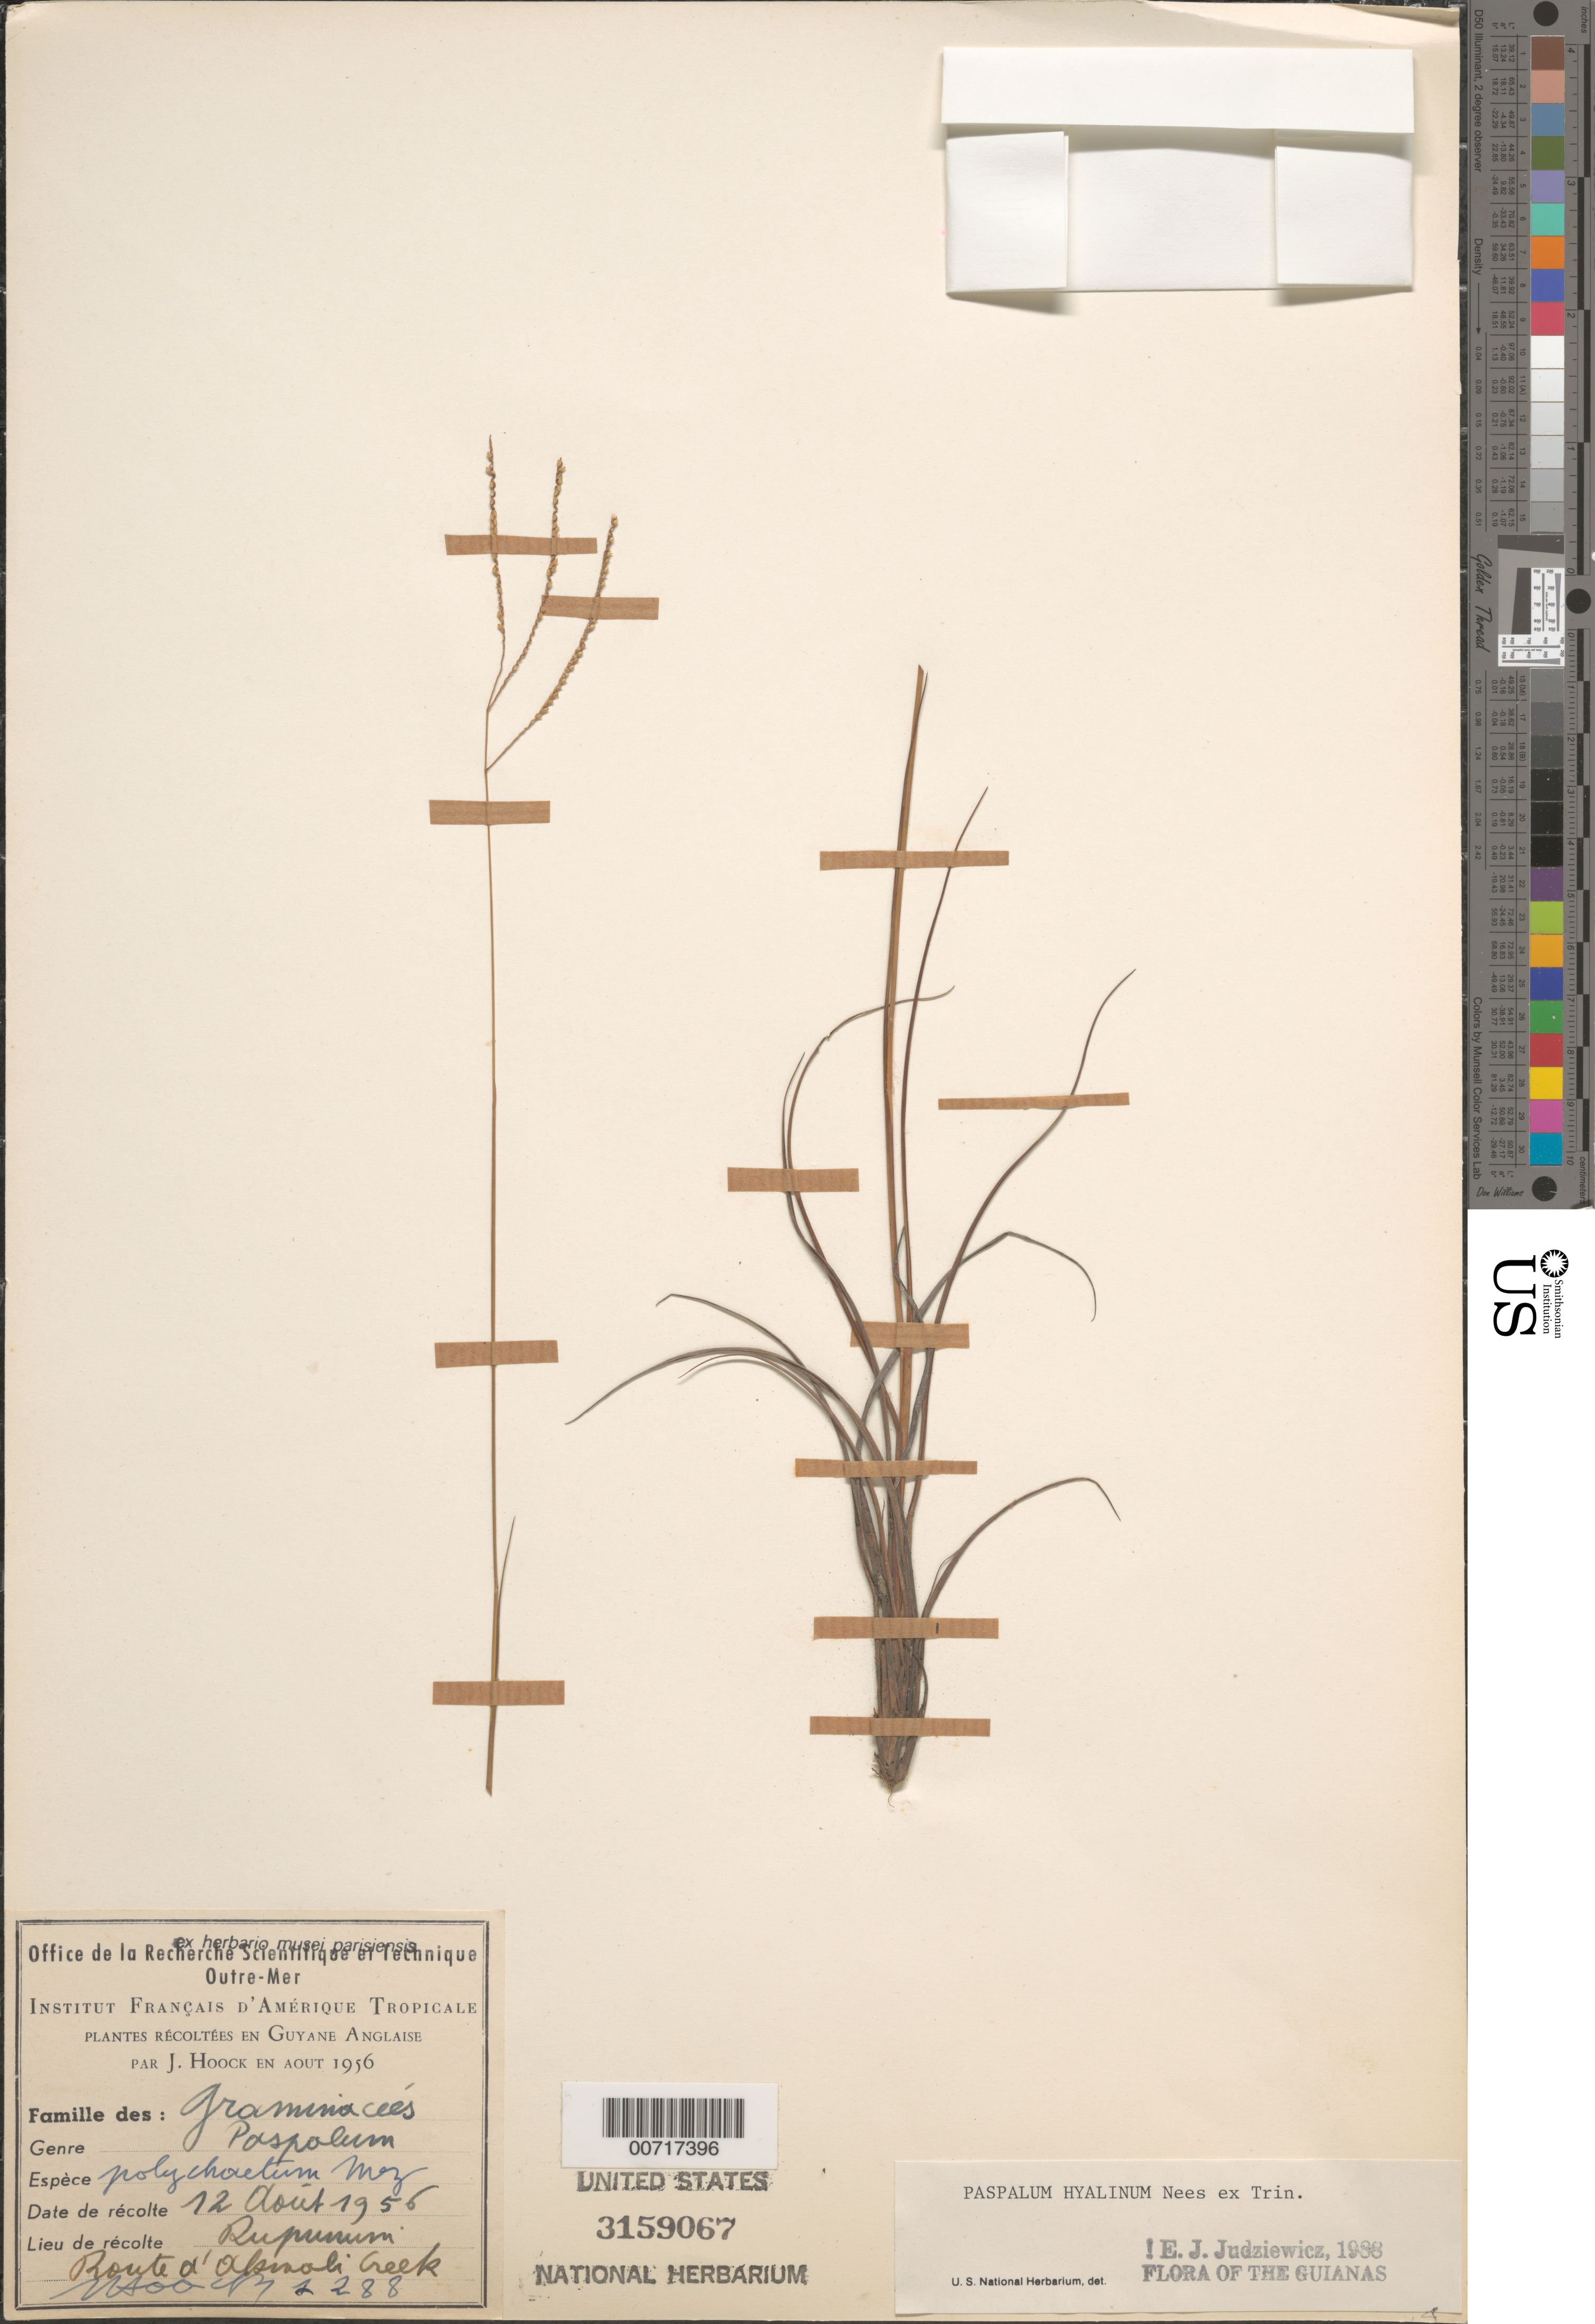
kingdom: Plantae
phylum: Tracheophyta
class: Liliopsida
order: Poales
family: Poaceae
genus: Paspalum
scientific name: Paspalum hyalinum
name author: Nees ex Trin.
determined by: Judziewicz, E. J.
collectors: J. Hoock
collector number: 1288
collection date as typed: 12-Aug-56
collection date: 1956-08-12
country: Guyana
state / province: U. Takutu-U. Essequibo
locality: Rupununi, Route d'Akwali Creek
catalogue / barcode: US 3159067